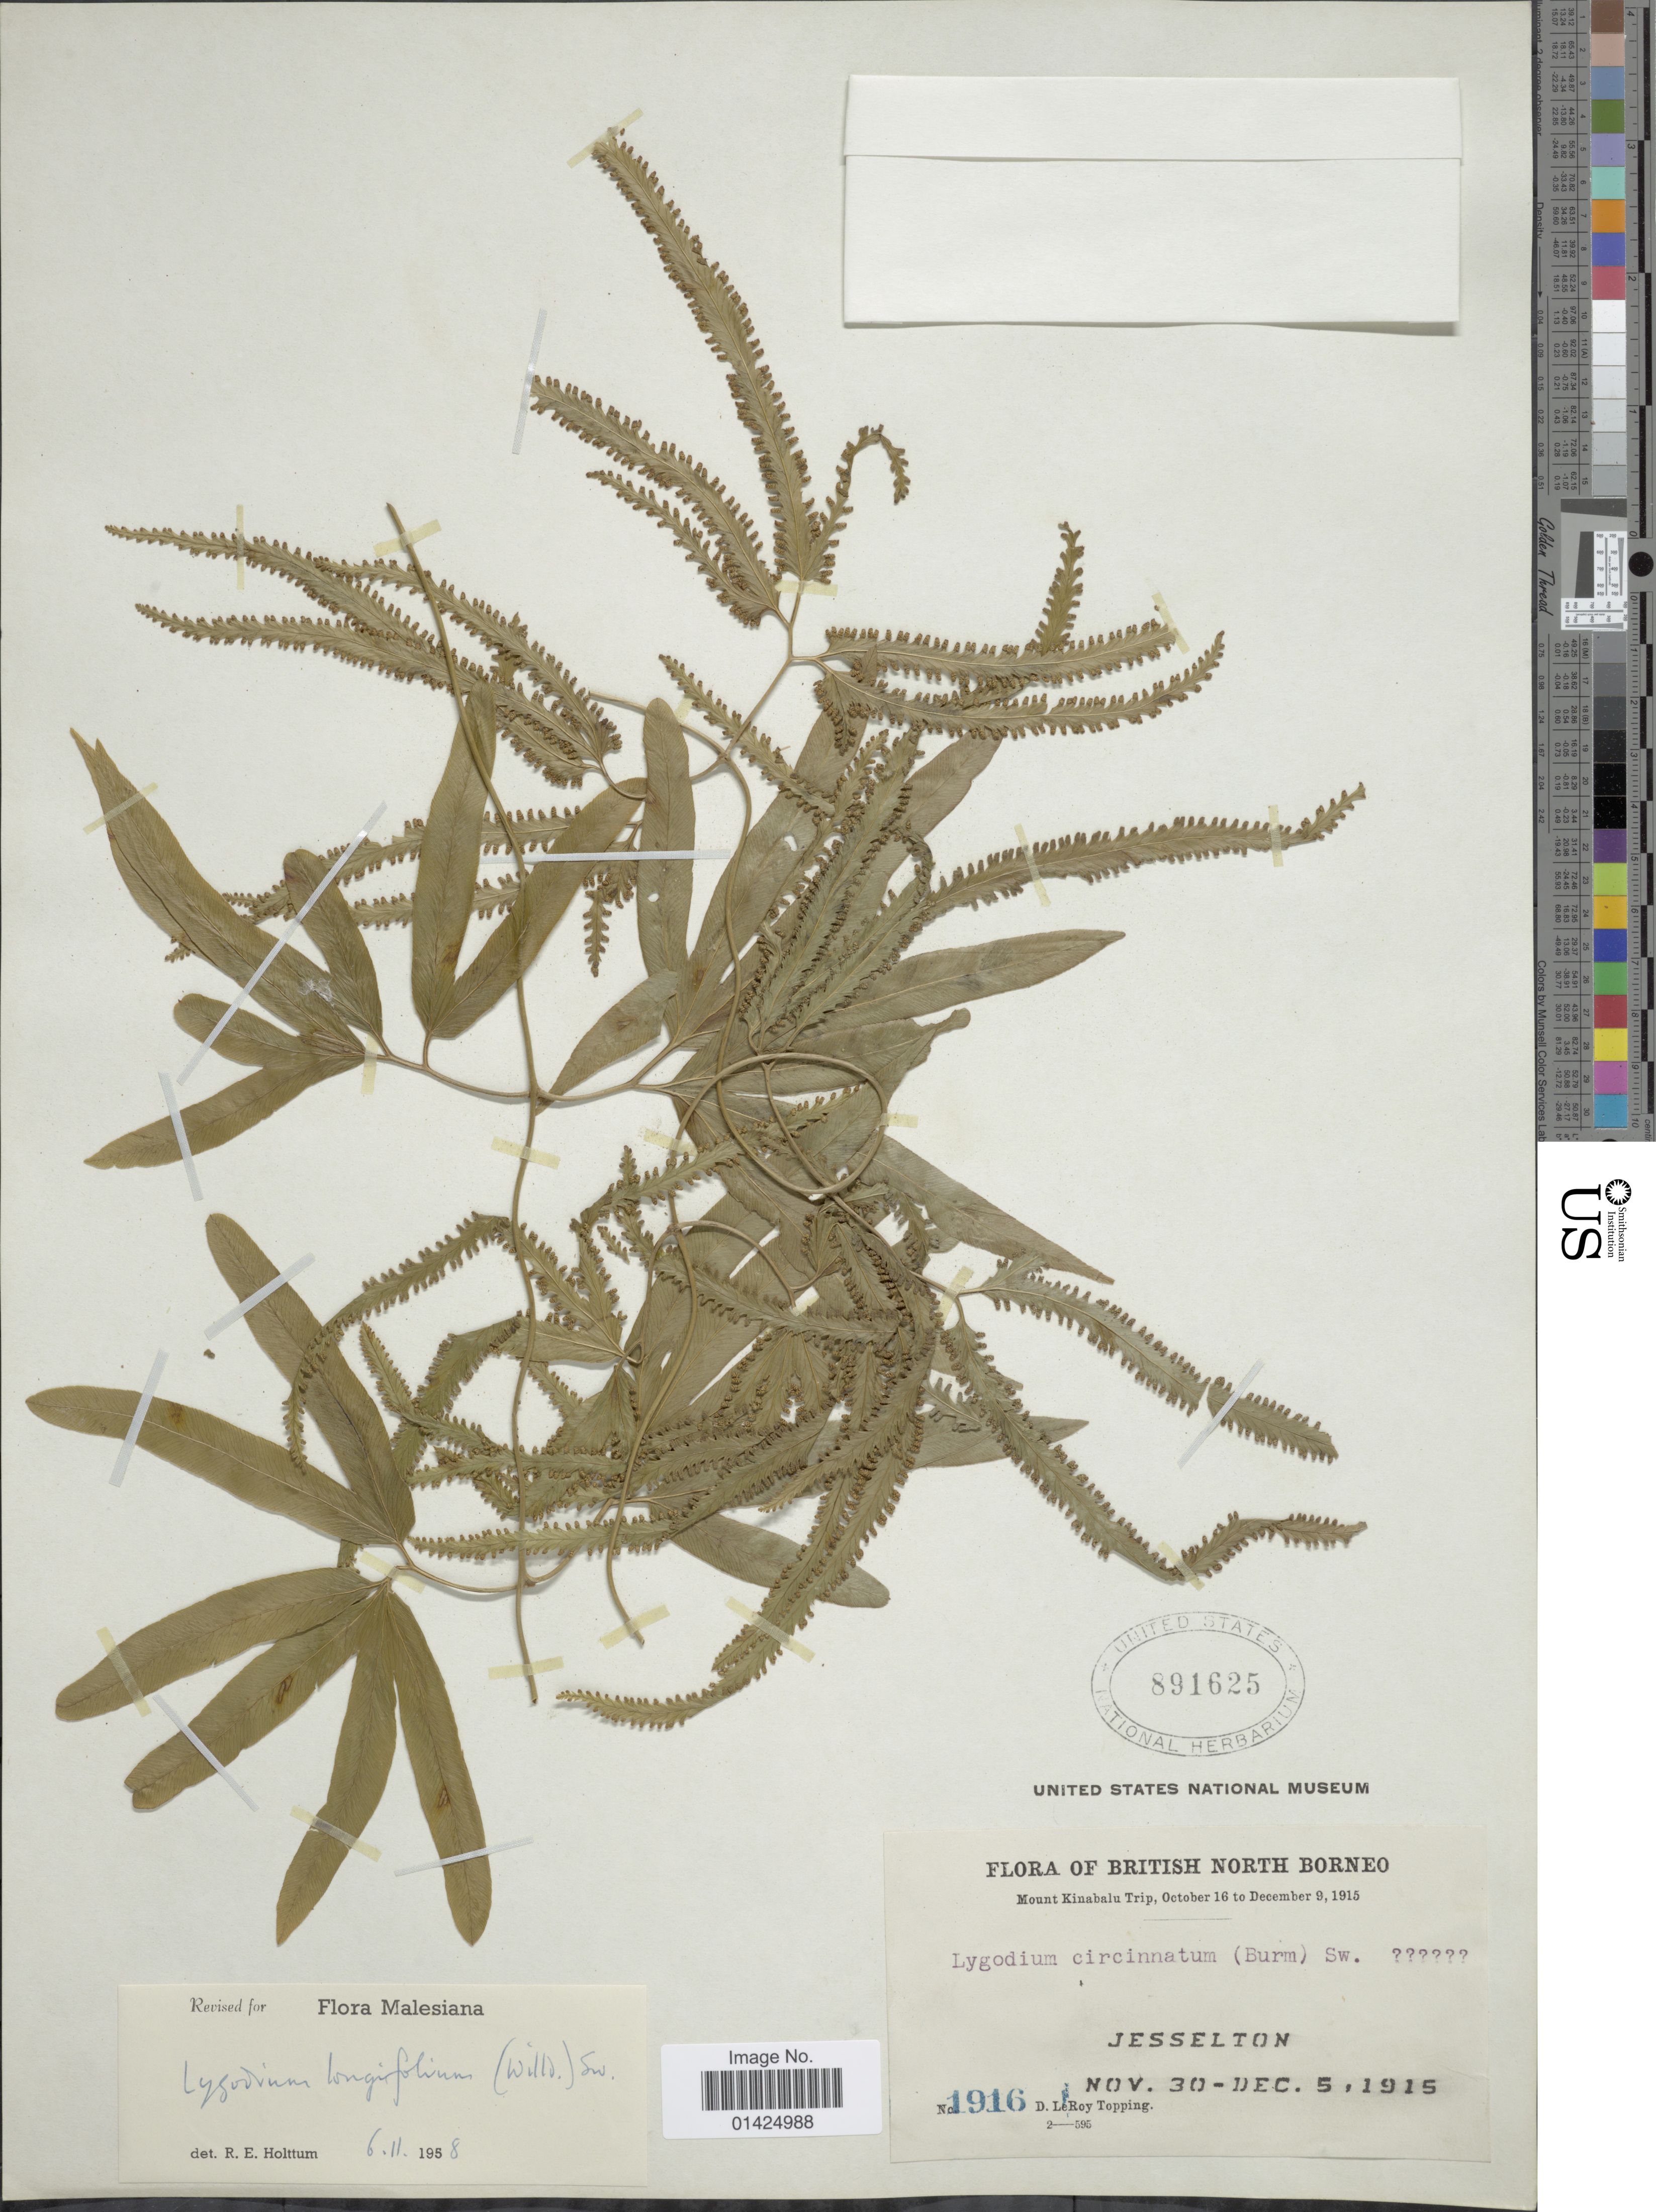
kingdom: Plantae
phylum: Tracheophyta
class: Polypodiopsida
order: Schizaeales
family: Lygodiaceae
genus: Lygodium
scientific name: Lygodium longifolium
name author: (Willd.) Sw.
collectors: D. L. Topping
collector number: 1916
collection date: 1915-11-30/1915-12-05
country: Malaysia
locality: British North Borneo, Jesselton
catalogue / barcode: US 891625